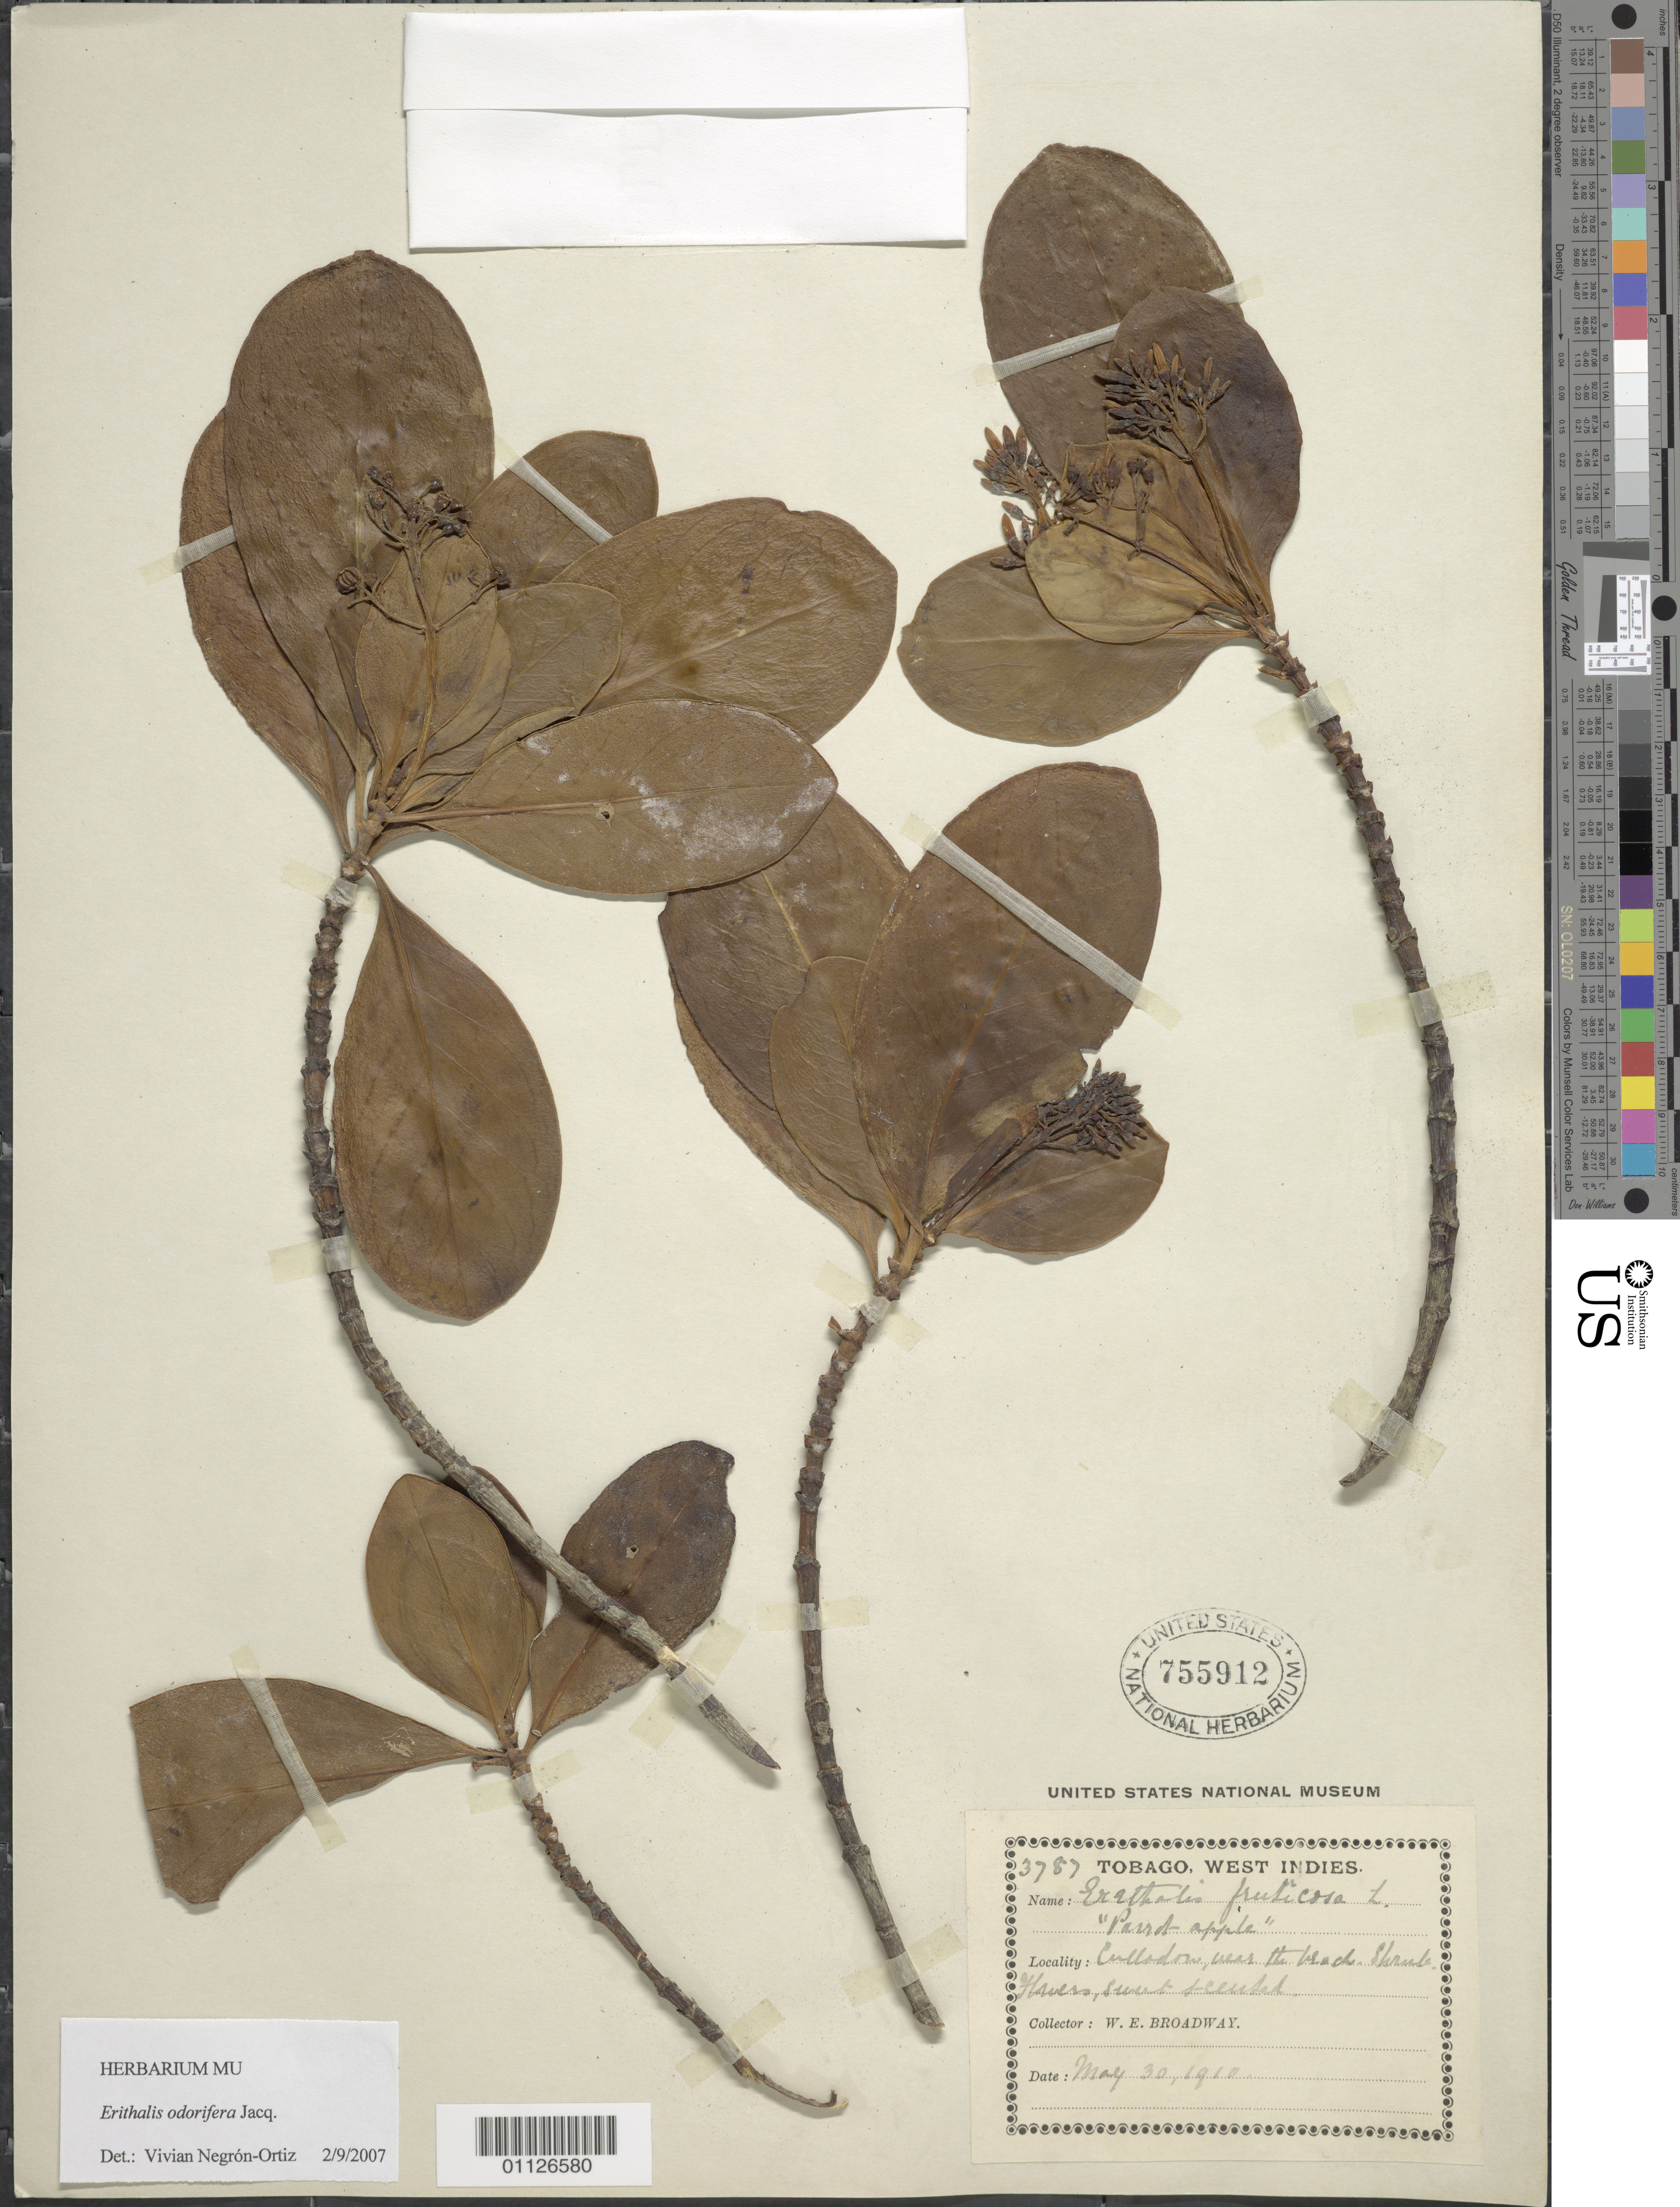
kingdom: Plantae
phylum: Tracheophyta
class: Magnoliopsida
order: Gentianales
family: Rubiaceae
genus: Erithalis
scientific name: Erithalis odorifera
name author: Jacq.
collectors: W. E. Broadway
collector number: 3787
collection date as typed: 30 May 1910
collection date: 1910-05-30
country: Trinidad and Tobago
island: Tobago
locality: Colloden, near the beach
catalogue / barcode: US 755912